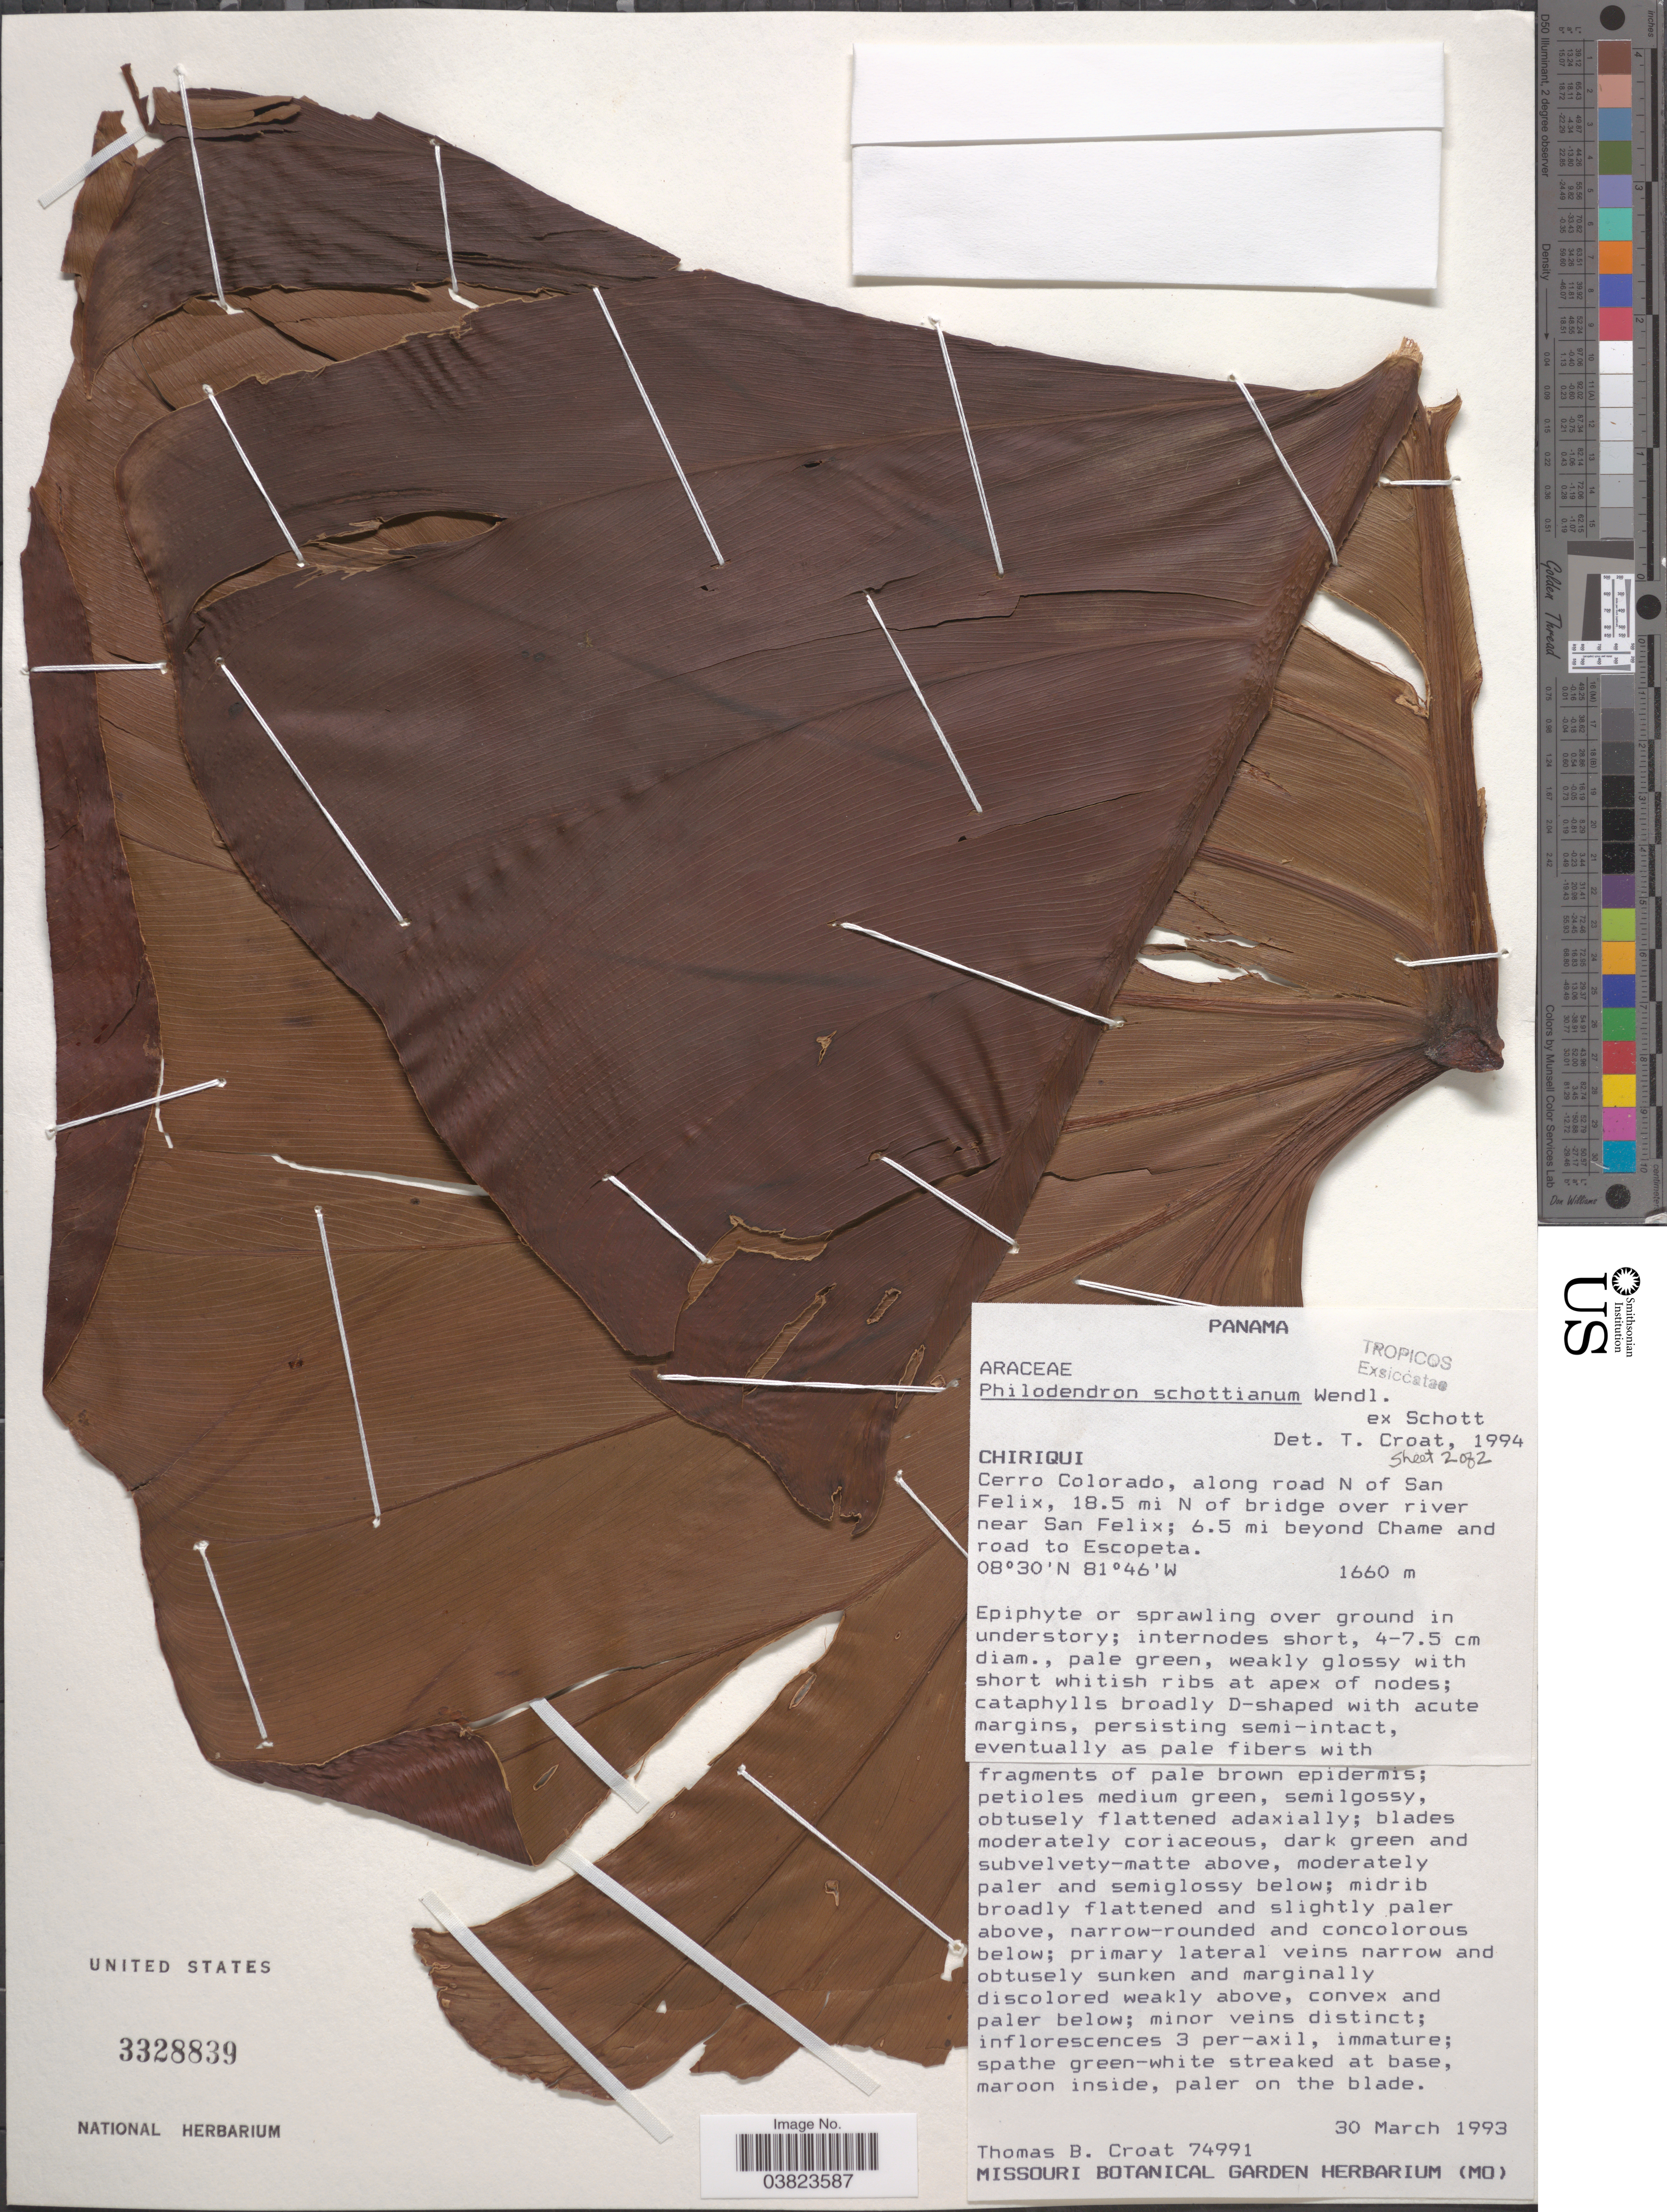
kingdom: Plantae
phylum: Tracheophyta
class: Liliopsida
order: Alismatales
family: Araceae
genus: Philodendron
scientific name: Philodendron schottianum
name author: H. Wendl. ex Schott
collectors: T. B. Croat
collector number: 74991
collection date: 1993-03-30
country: Panama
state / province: Chiriqui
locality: Cerro Colorado, along road N of San Felix, 18.5 mi N of bridge over river near San Felix; 6.5 mi beyond Chame and road to Escopeta.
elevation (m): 1660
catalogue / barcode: US 3328839